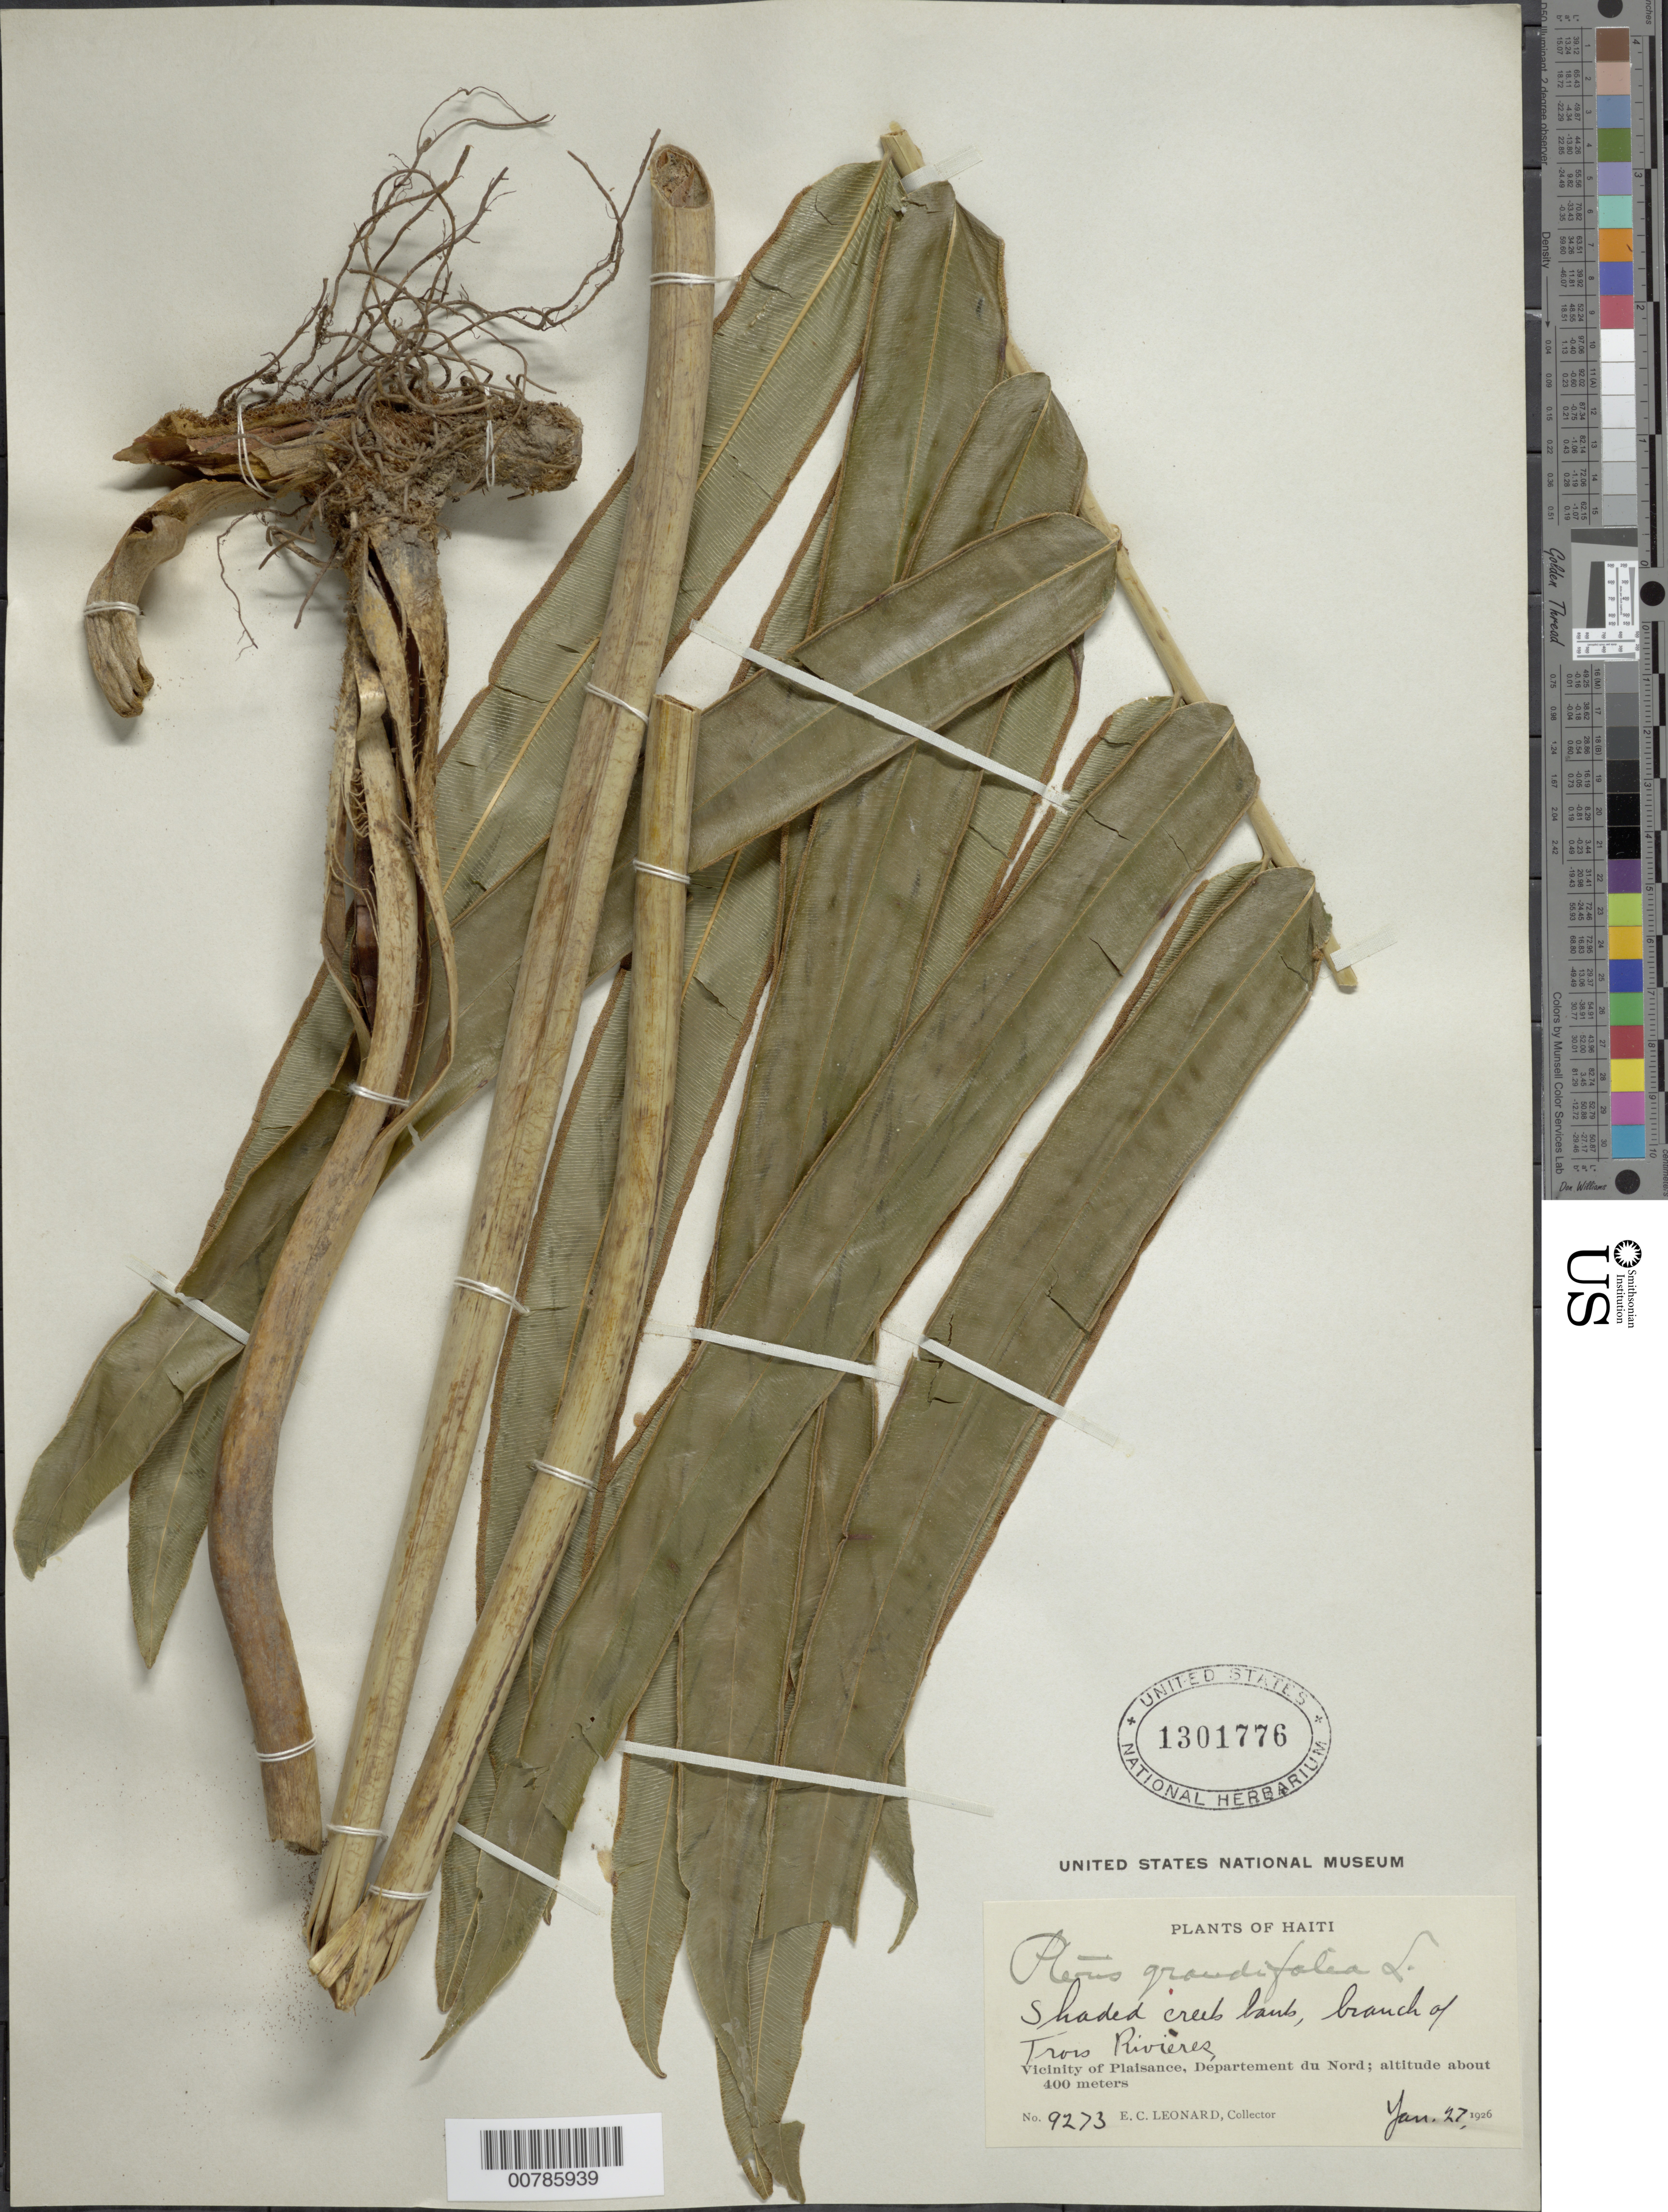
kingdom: Plantae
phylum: Tracheophyta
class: Polypodiopsida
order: Polypodiales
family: Pteridaceae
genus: Pteris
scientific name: Pteris grandifolia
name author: L.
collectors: E. C. Leonard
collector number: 9273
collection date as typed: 27 Jan 1926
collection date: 1926-01-27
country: Haiti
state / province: Nord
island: Hispaniola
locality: Plaisance, Trois Rivières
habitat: Shaded creek bank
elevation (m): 400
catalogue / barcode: US 1301776